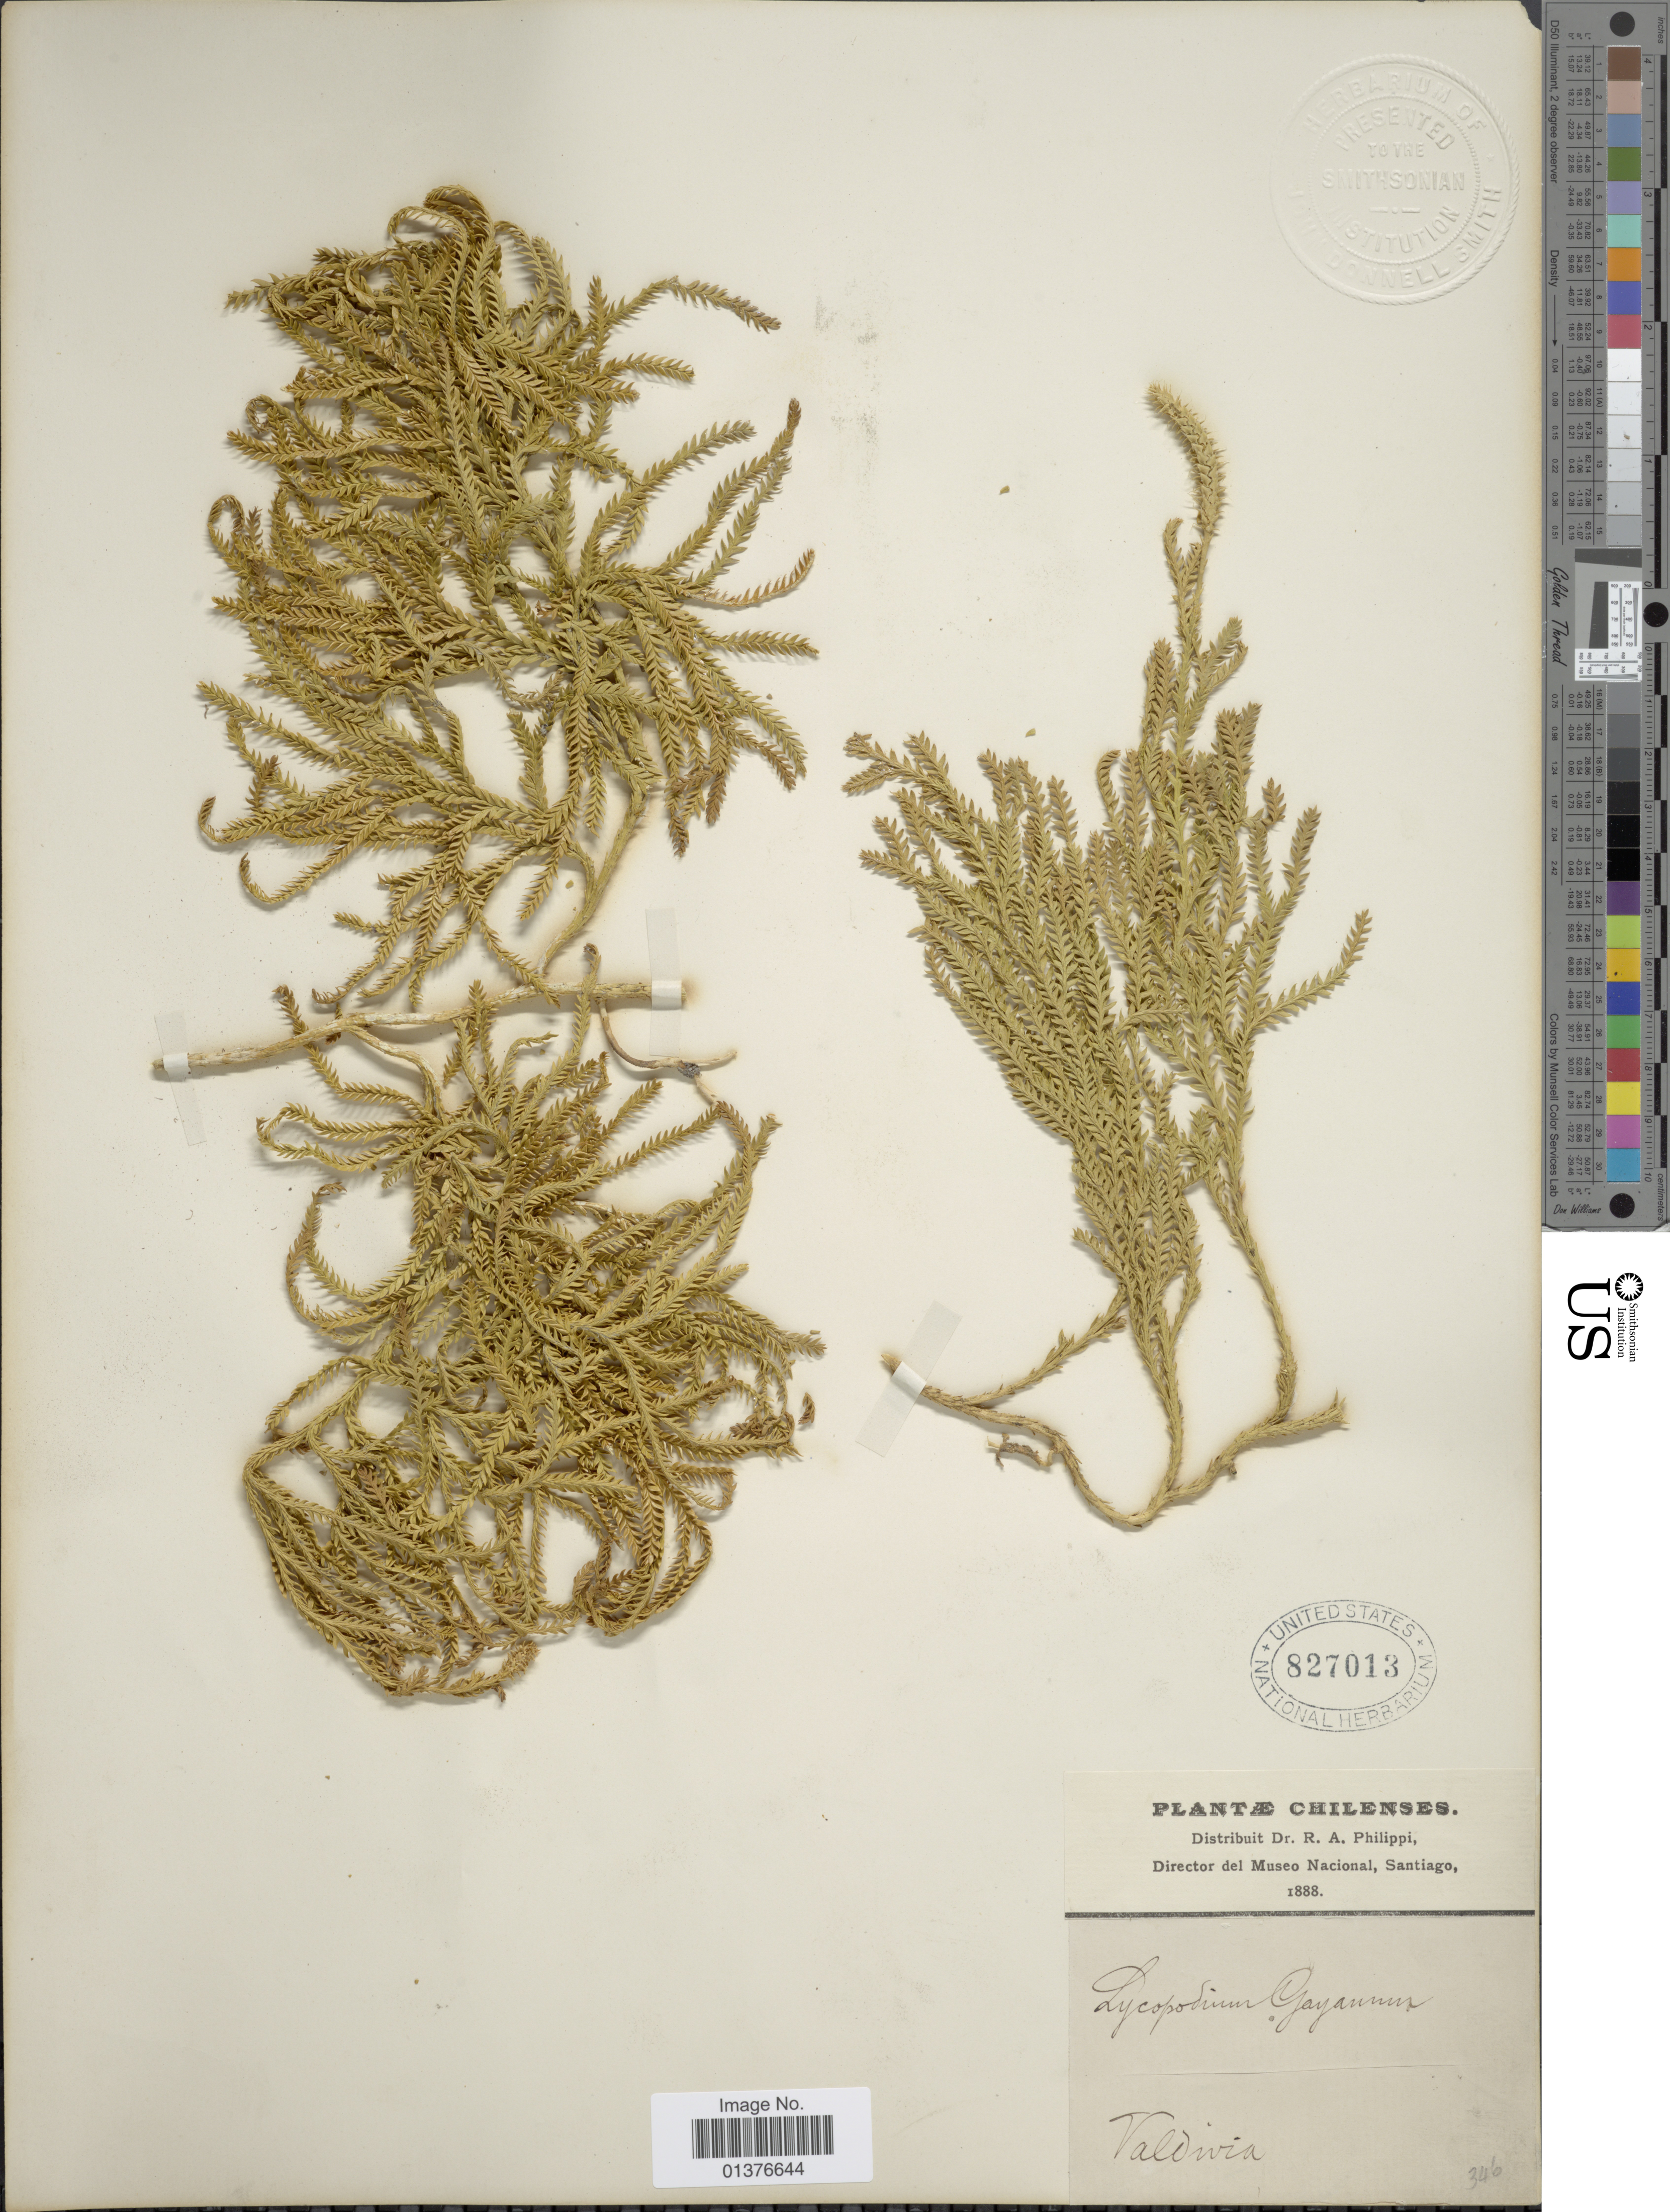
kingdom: Plantae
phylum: Tracheophyta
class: Lycopodiopsida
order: Lycopodiales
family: Lycopodiaceae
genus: Diphasium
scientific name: Diphasium jussiaei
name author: (Desv.) C. Presl ex Rothm.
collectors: R. A. Philippi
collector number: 346?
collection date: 1888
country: Chile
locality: Valdivia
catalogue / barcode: US 827013